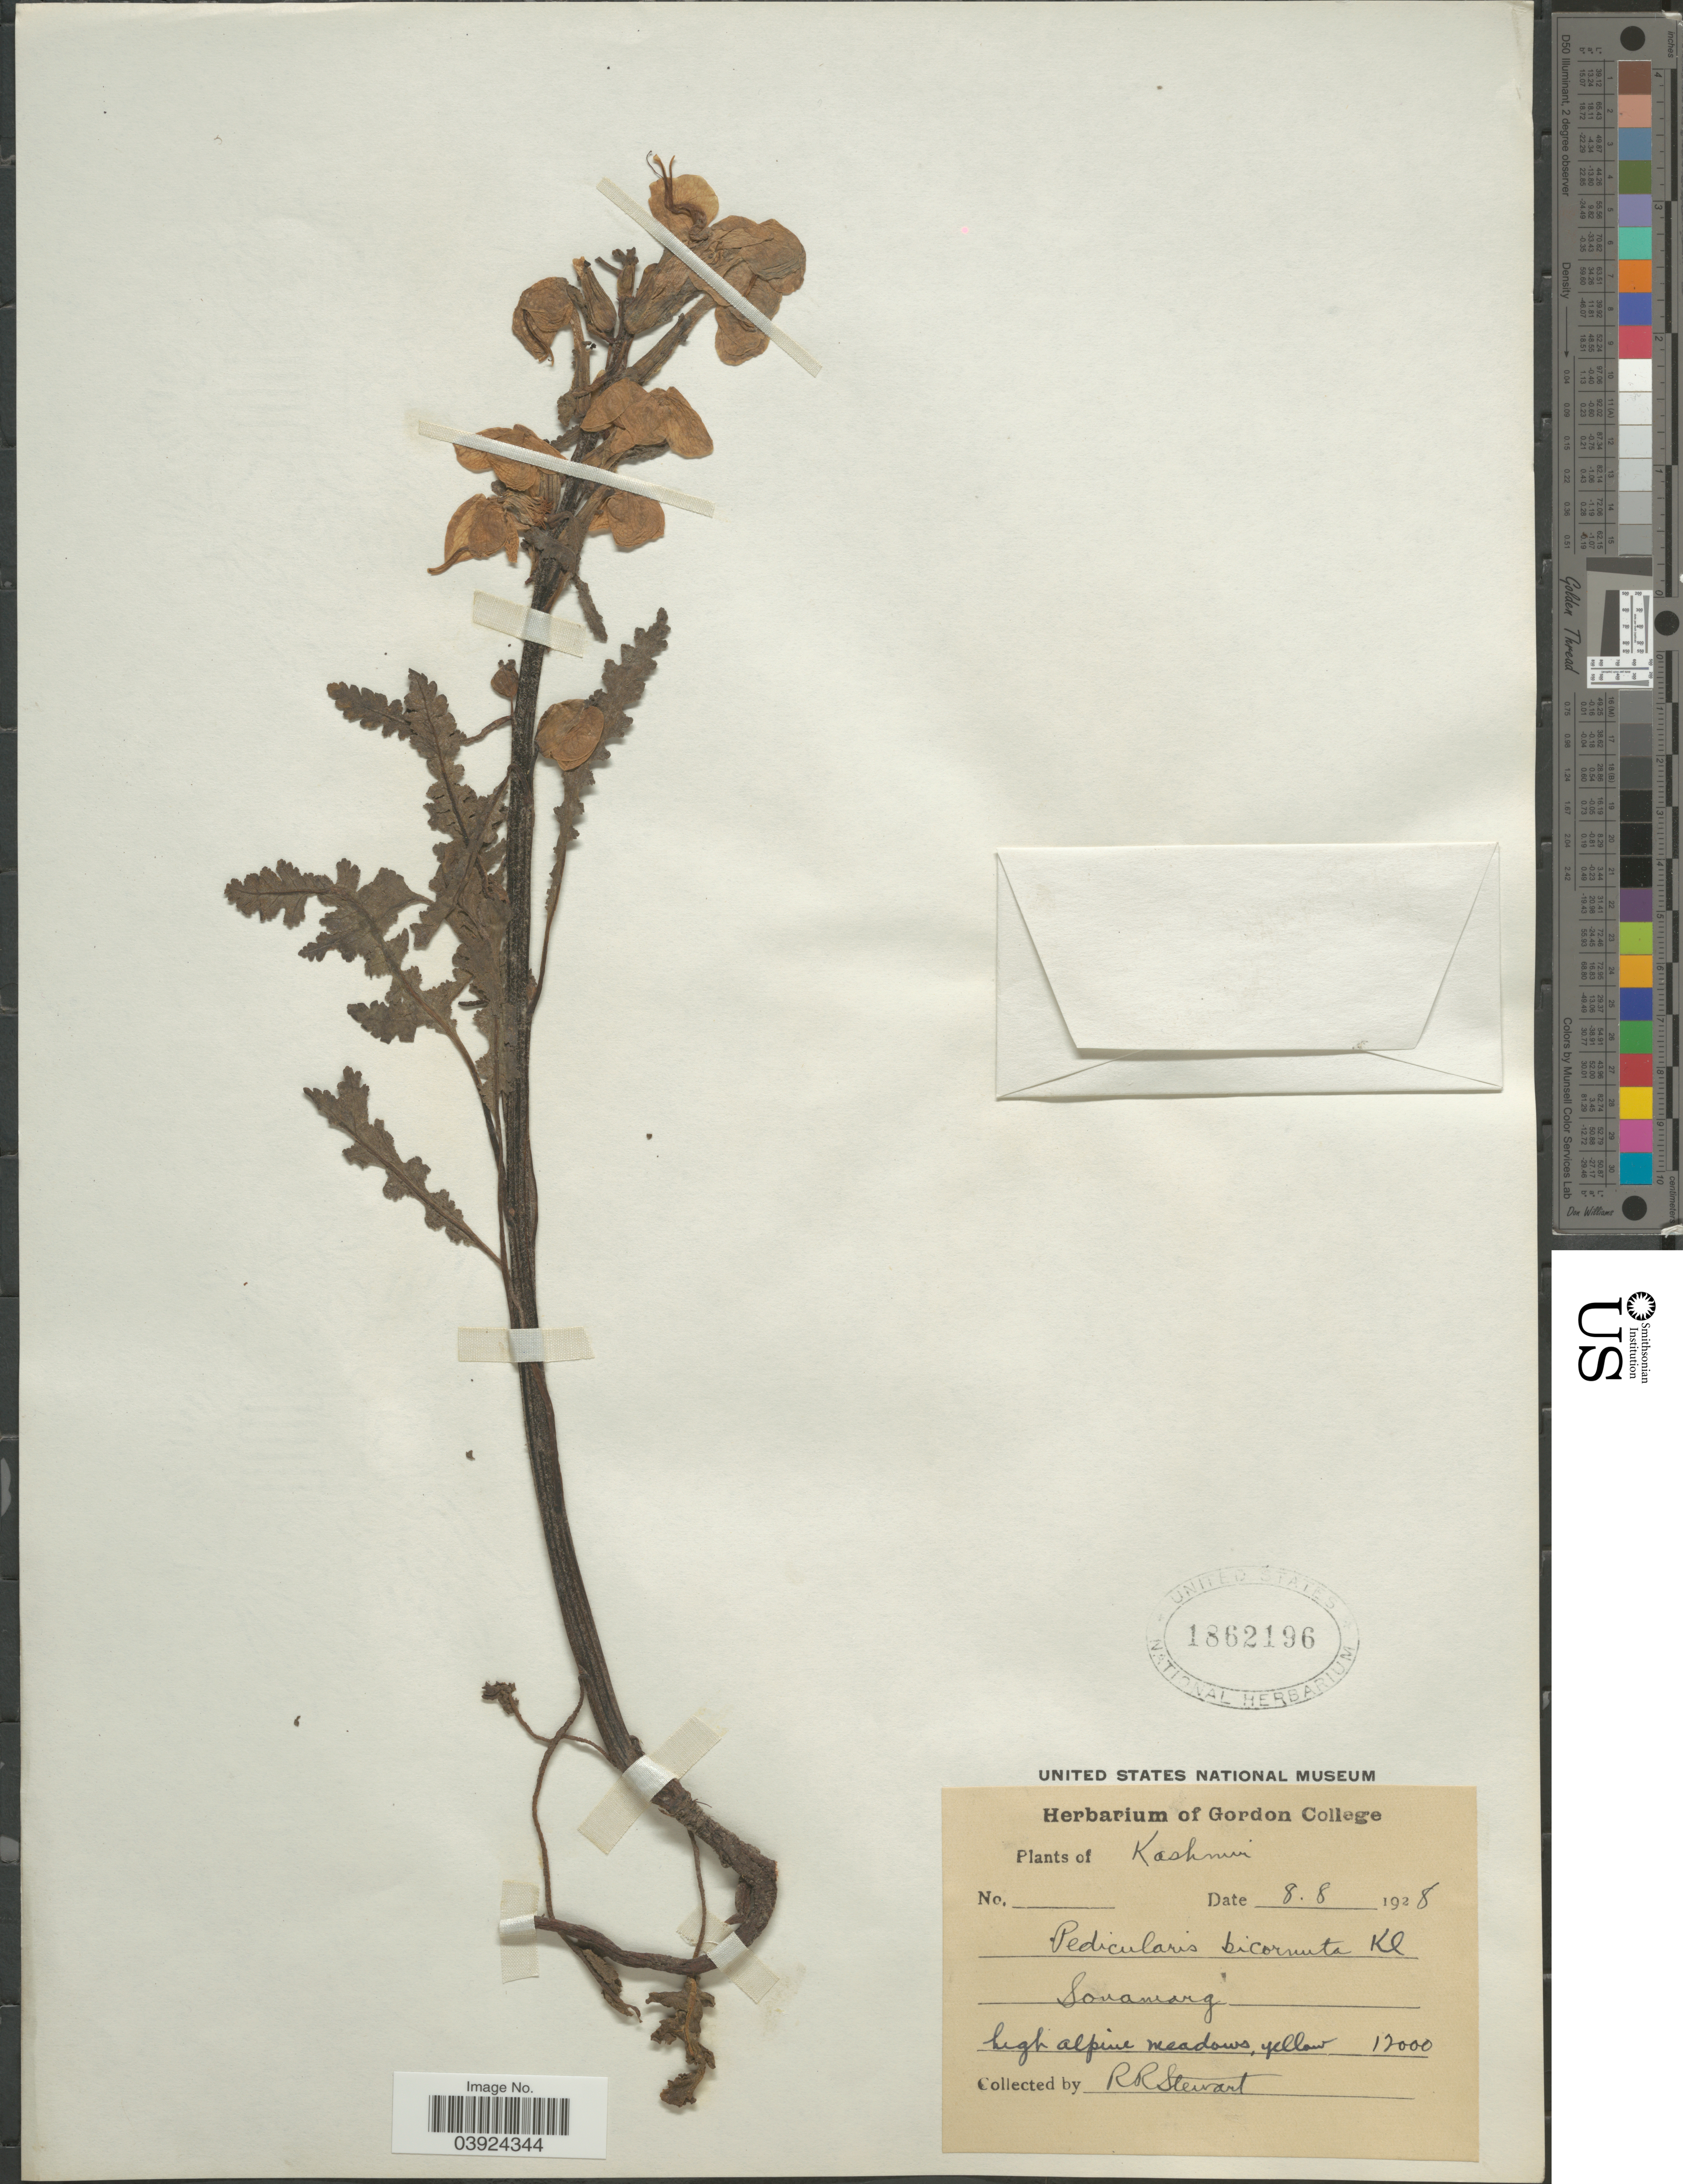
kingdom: Plantae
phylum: Tracheophyta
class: Magnoliopsida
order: Lamiales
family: Orobanchaceae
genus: Pedicularis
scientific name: Pedicularis bicornuta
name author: Klotzsch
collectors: R. Stewart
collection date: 1928-08-08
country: India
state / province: Jammu and Kashmir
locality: Kashmir. Sonamarg.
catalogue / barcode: US 1862196